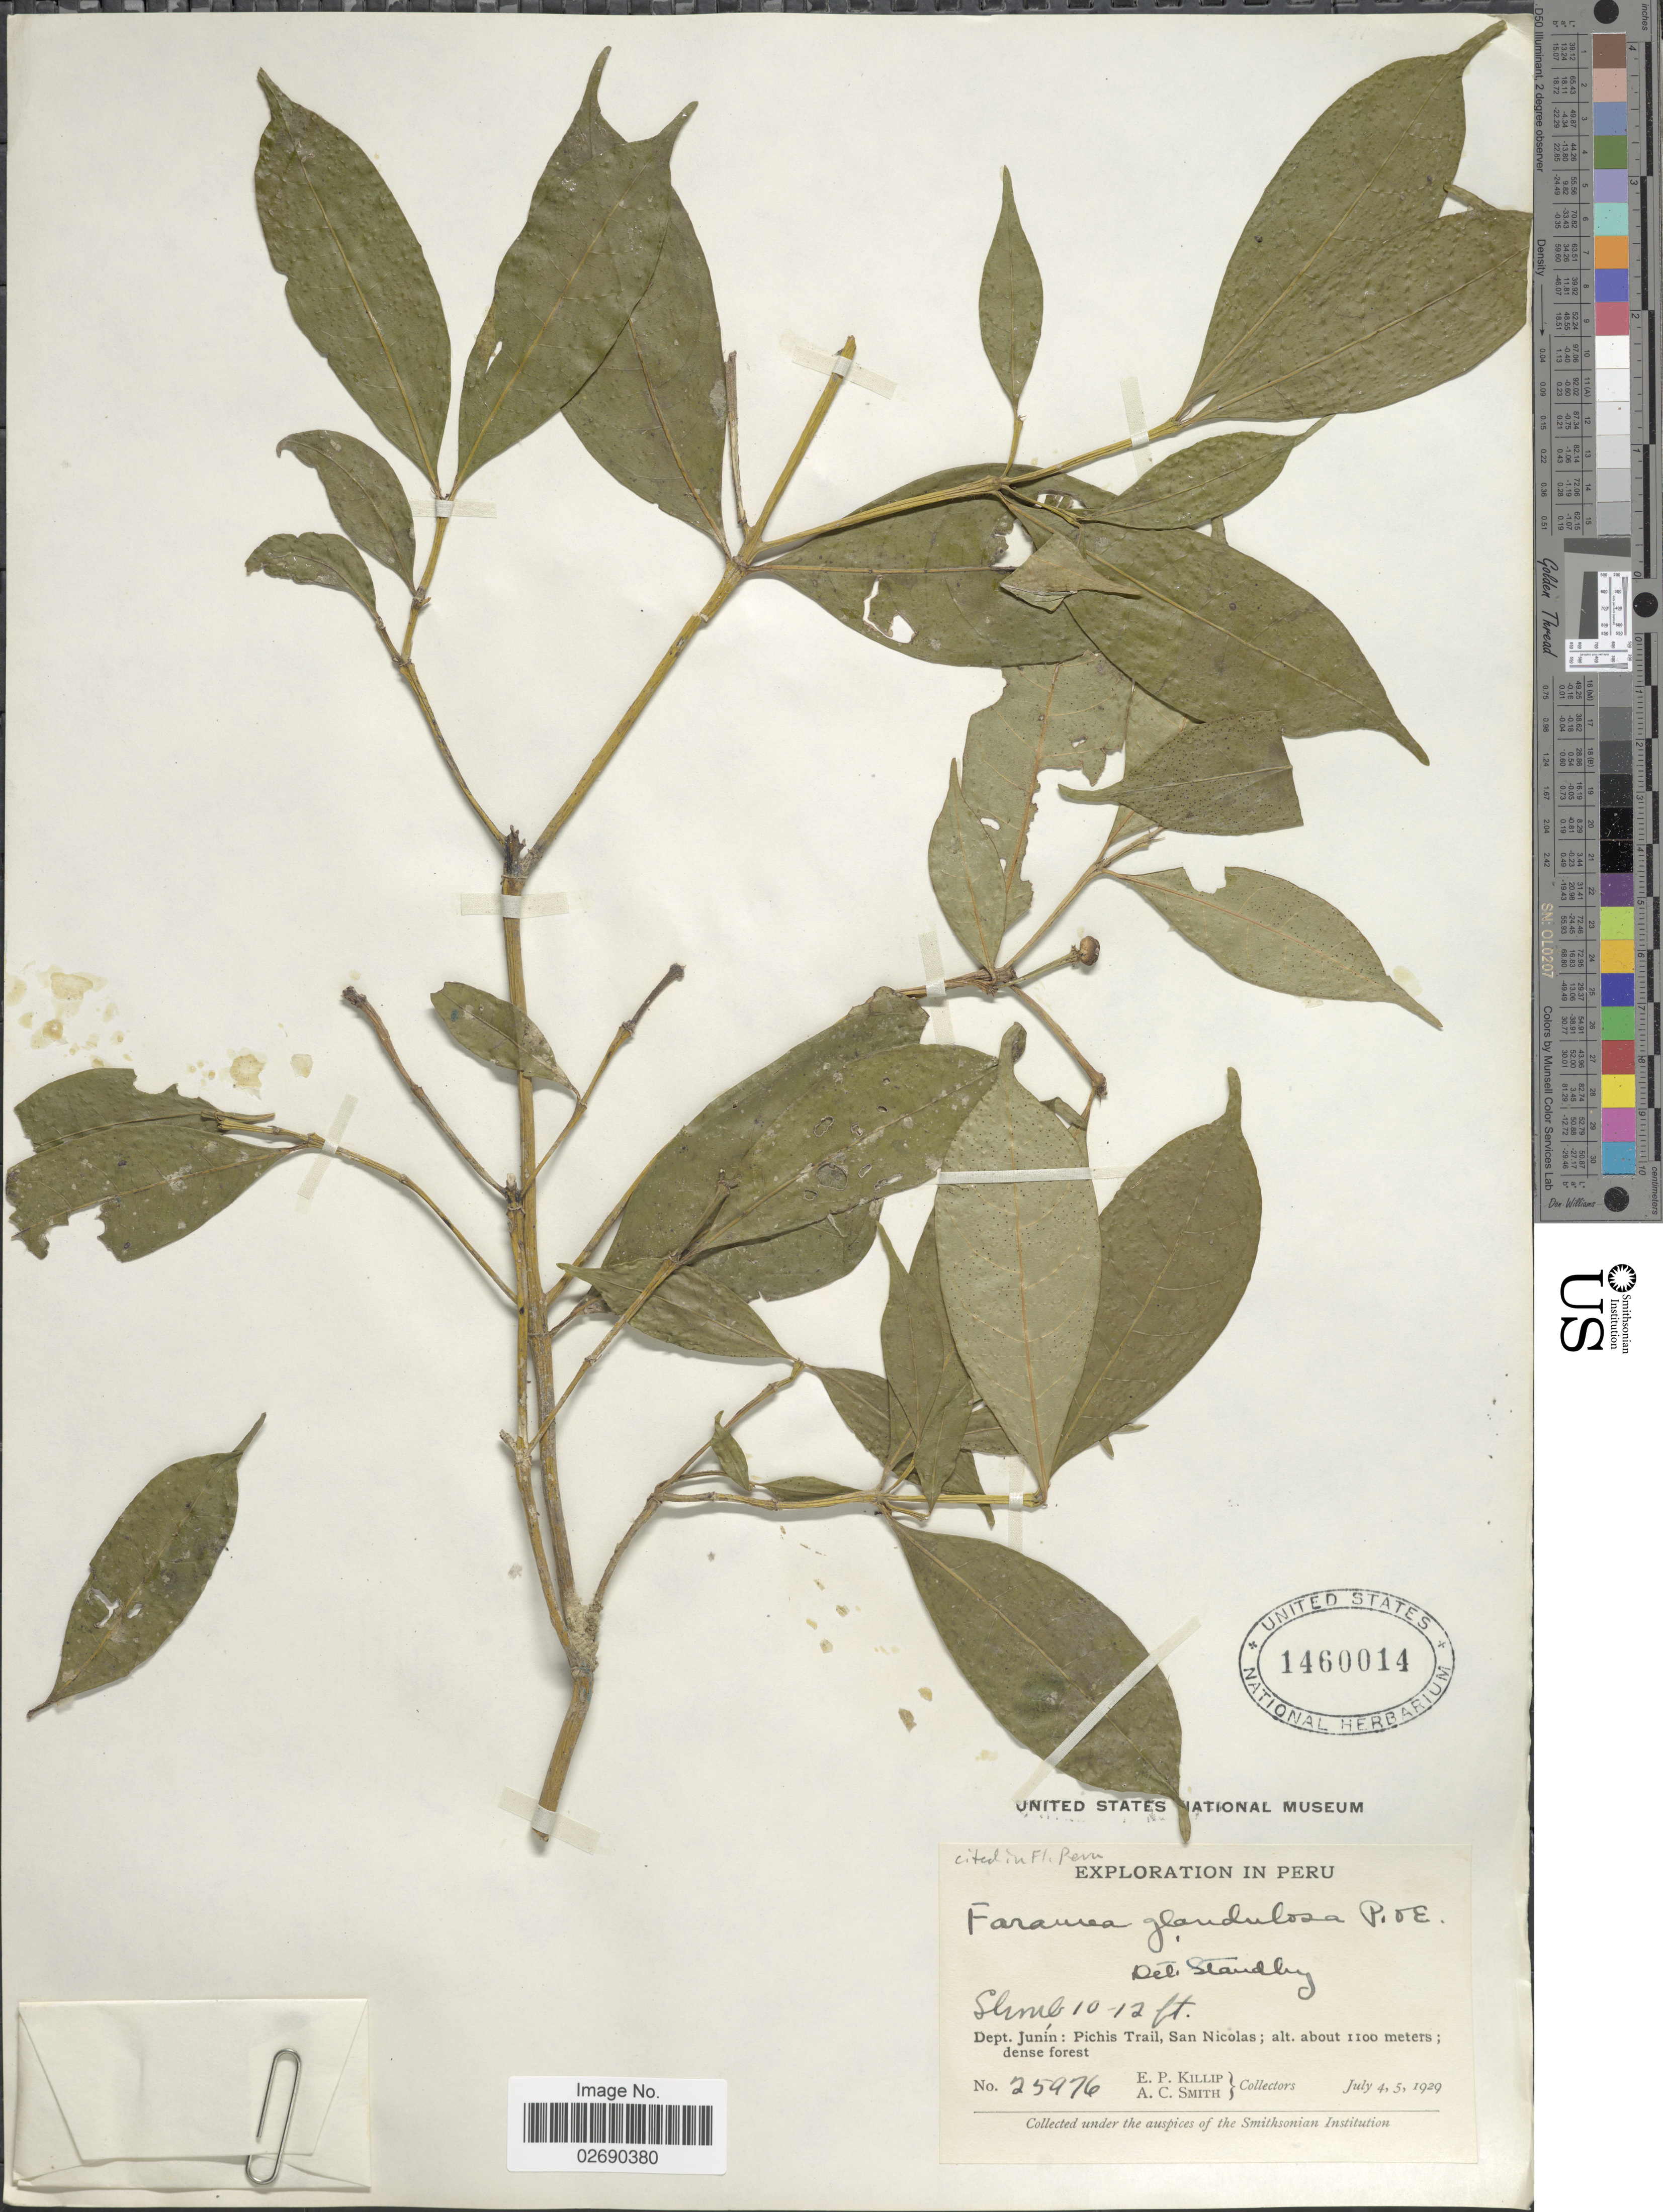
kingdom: Plantae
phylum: Tracheophyta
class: Magnoliopsida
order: Gentianales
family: Rubiaceae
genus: Faramea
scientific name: Faramea glandulosa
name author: Poepp.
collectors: E. P. Killip & A. C. Smith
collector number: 25976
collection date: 1929-07-04/1929-07-05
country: Peru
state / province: Junín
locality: Dept. Junín: Pichis Trail, San Nicolas; dense forest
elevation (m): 1100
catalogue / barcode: US 1460014